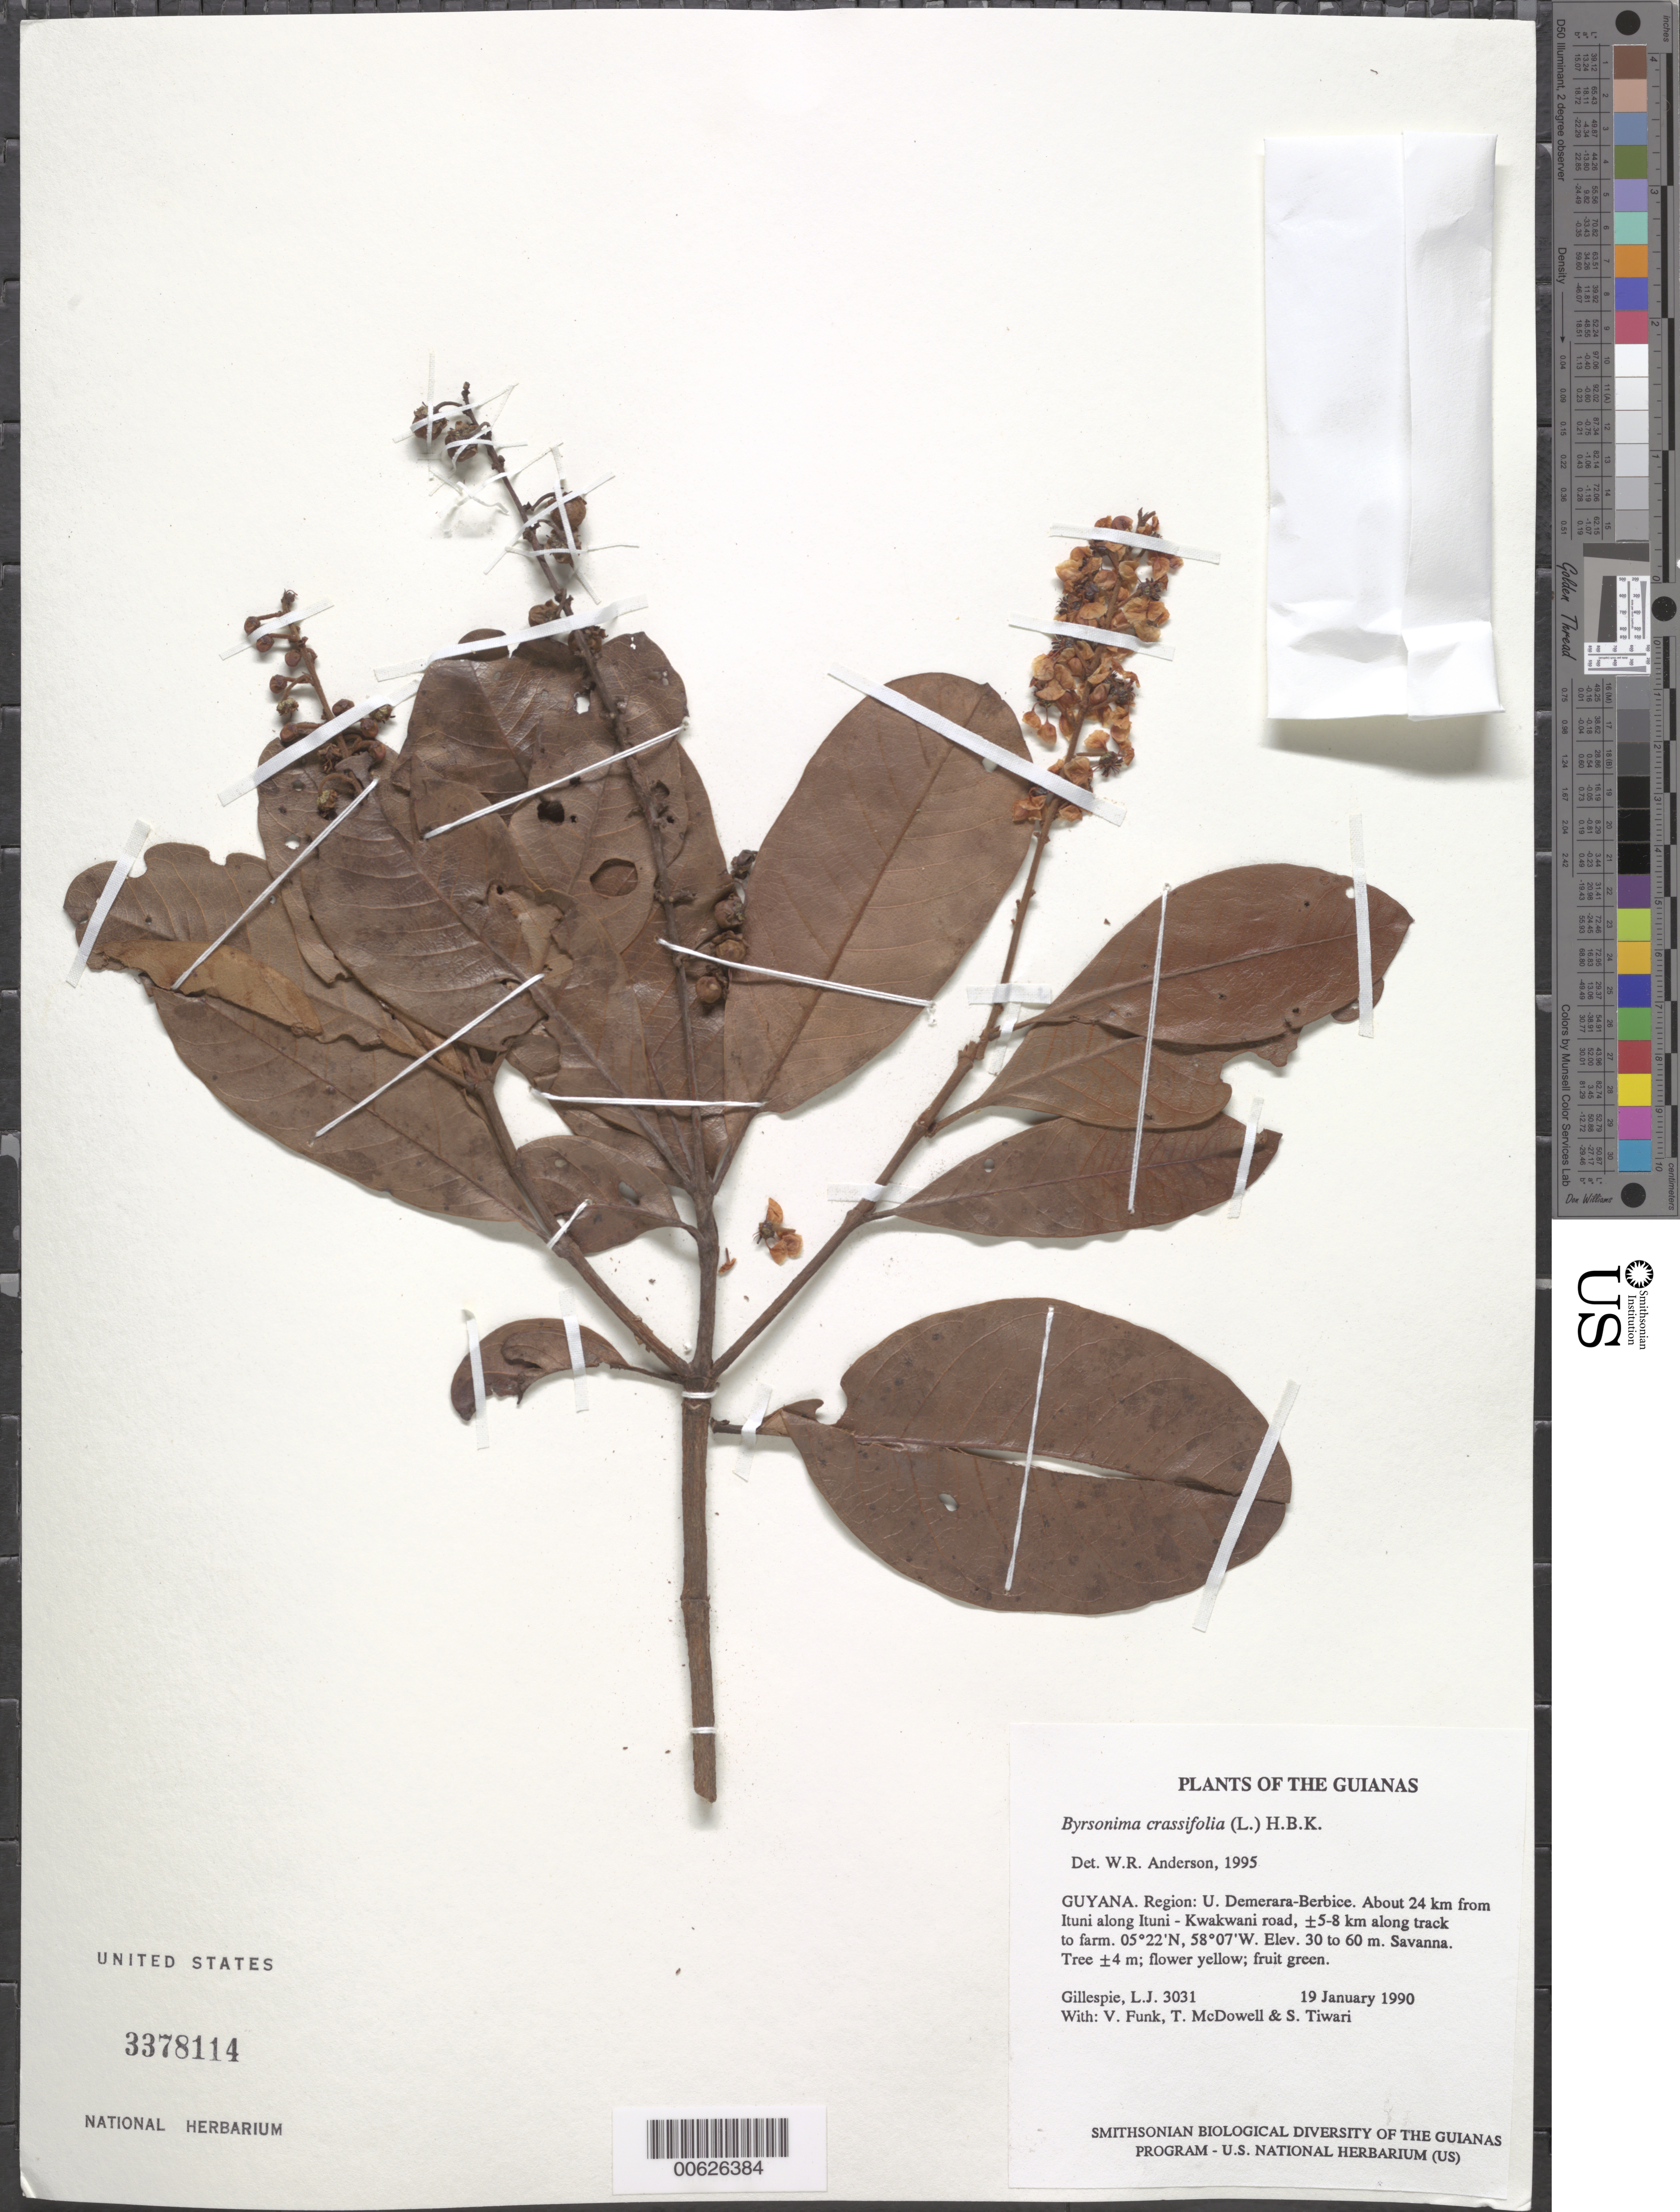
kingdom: Plantae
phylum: Tracheophyta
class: Magnoliopsida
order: Malpighiales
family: Malpighiaceae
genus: Byrsonima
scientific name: Byrsonima crassifolia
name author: (L.) Kunth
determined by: Anderson, W. R., (MICH), University of Michigan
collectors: L. J. Gillespie, V. Funk, T. McDowell & S. Tiwari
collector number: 3031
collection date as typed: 19 January 1990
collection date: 1990-01-19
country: Guyana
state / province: U. Demerara-Berbice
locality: About 24 km from Ituni along Ituni - Kwakwani road, ±5-8 km along track to farm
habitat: Savanna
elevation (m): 30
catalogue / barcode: US 3378114